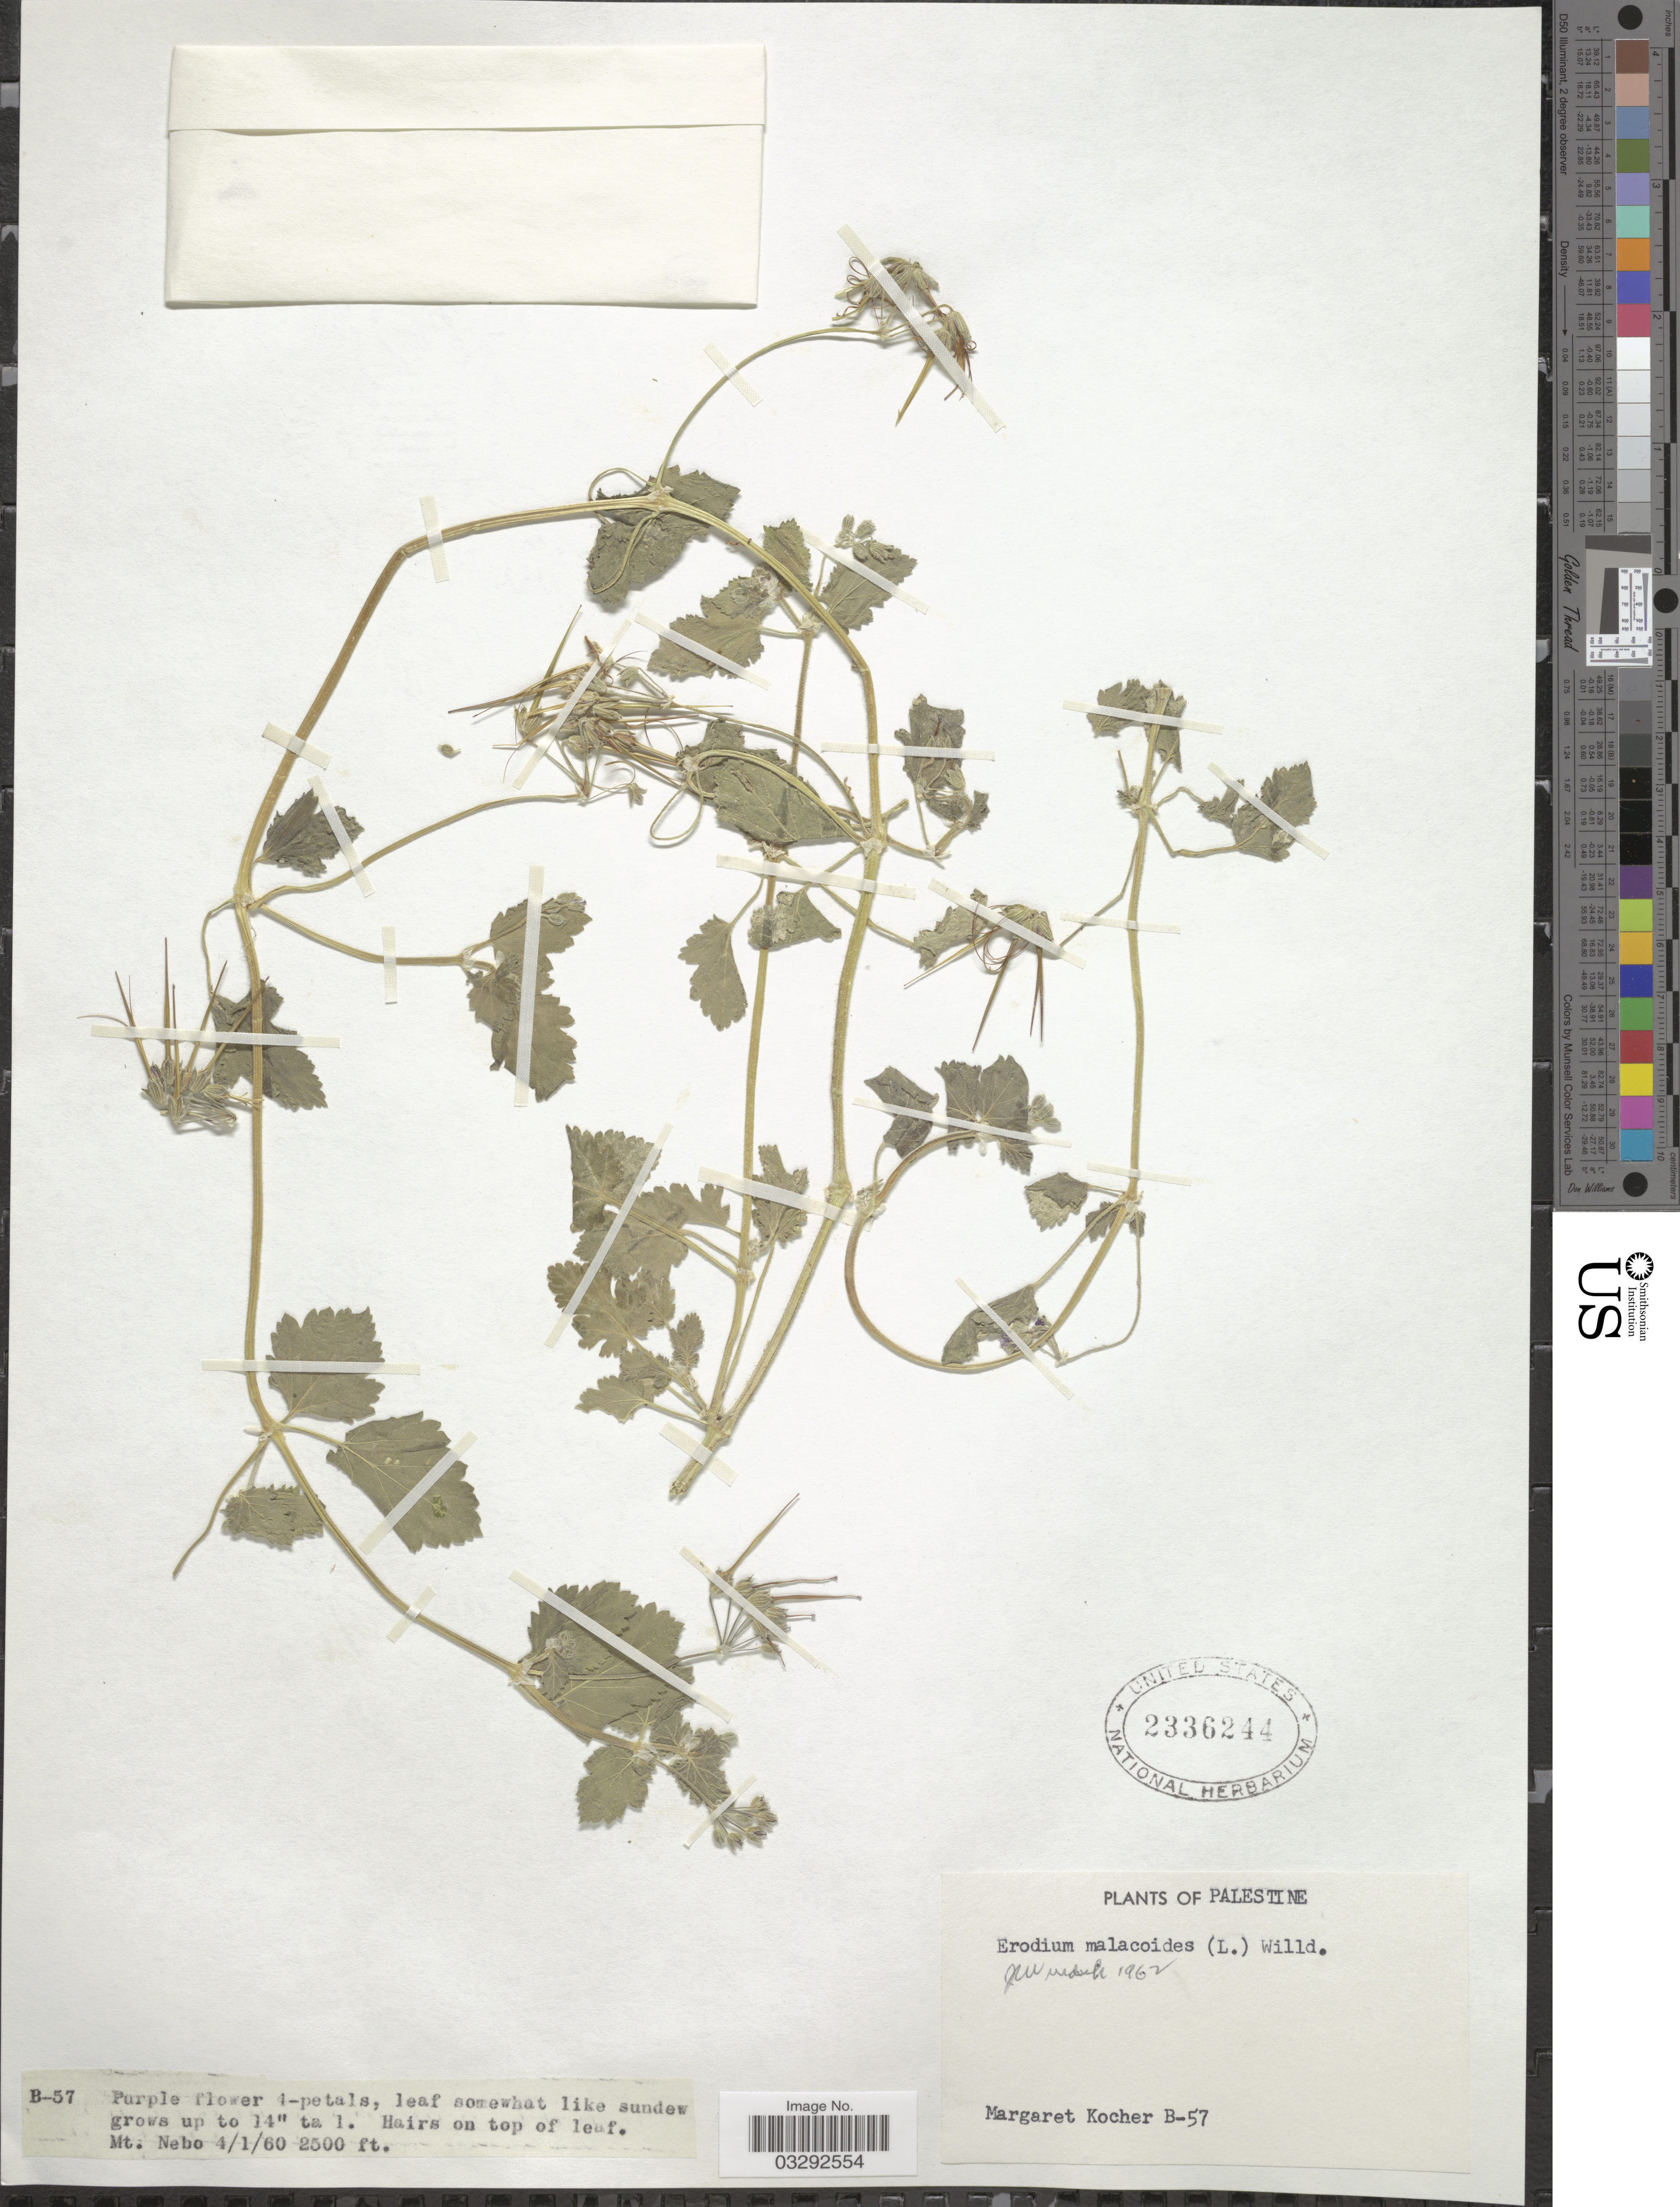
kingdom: Plantae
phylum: Tracheophyta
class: Magnoliopsida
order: Geraniales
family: Geraniaceae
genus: Erodium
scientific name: Erodium malacoides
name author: (L.) L'Hér.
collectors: M. Kocher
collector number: B-57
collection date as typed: Transcribed d/m/y: 4/1/60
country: Israel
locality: Palestine. Mt. Nebo.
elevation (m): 762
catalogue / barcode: US 2336244